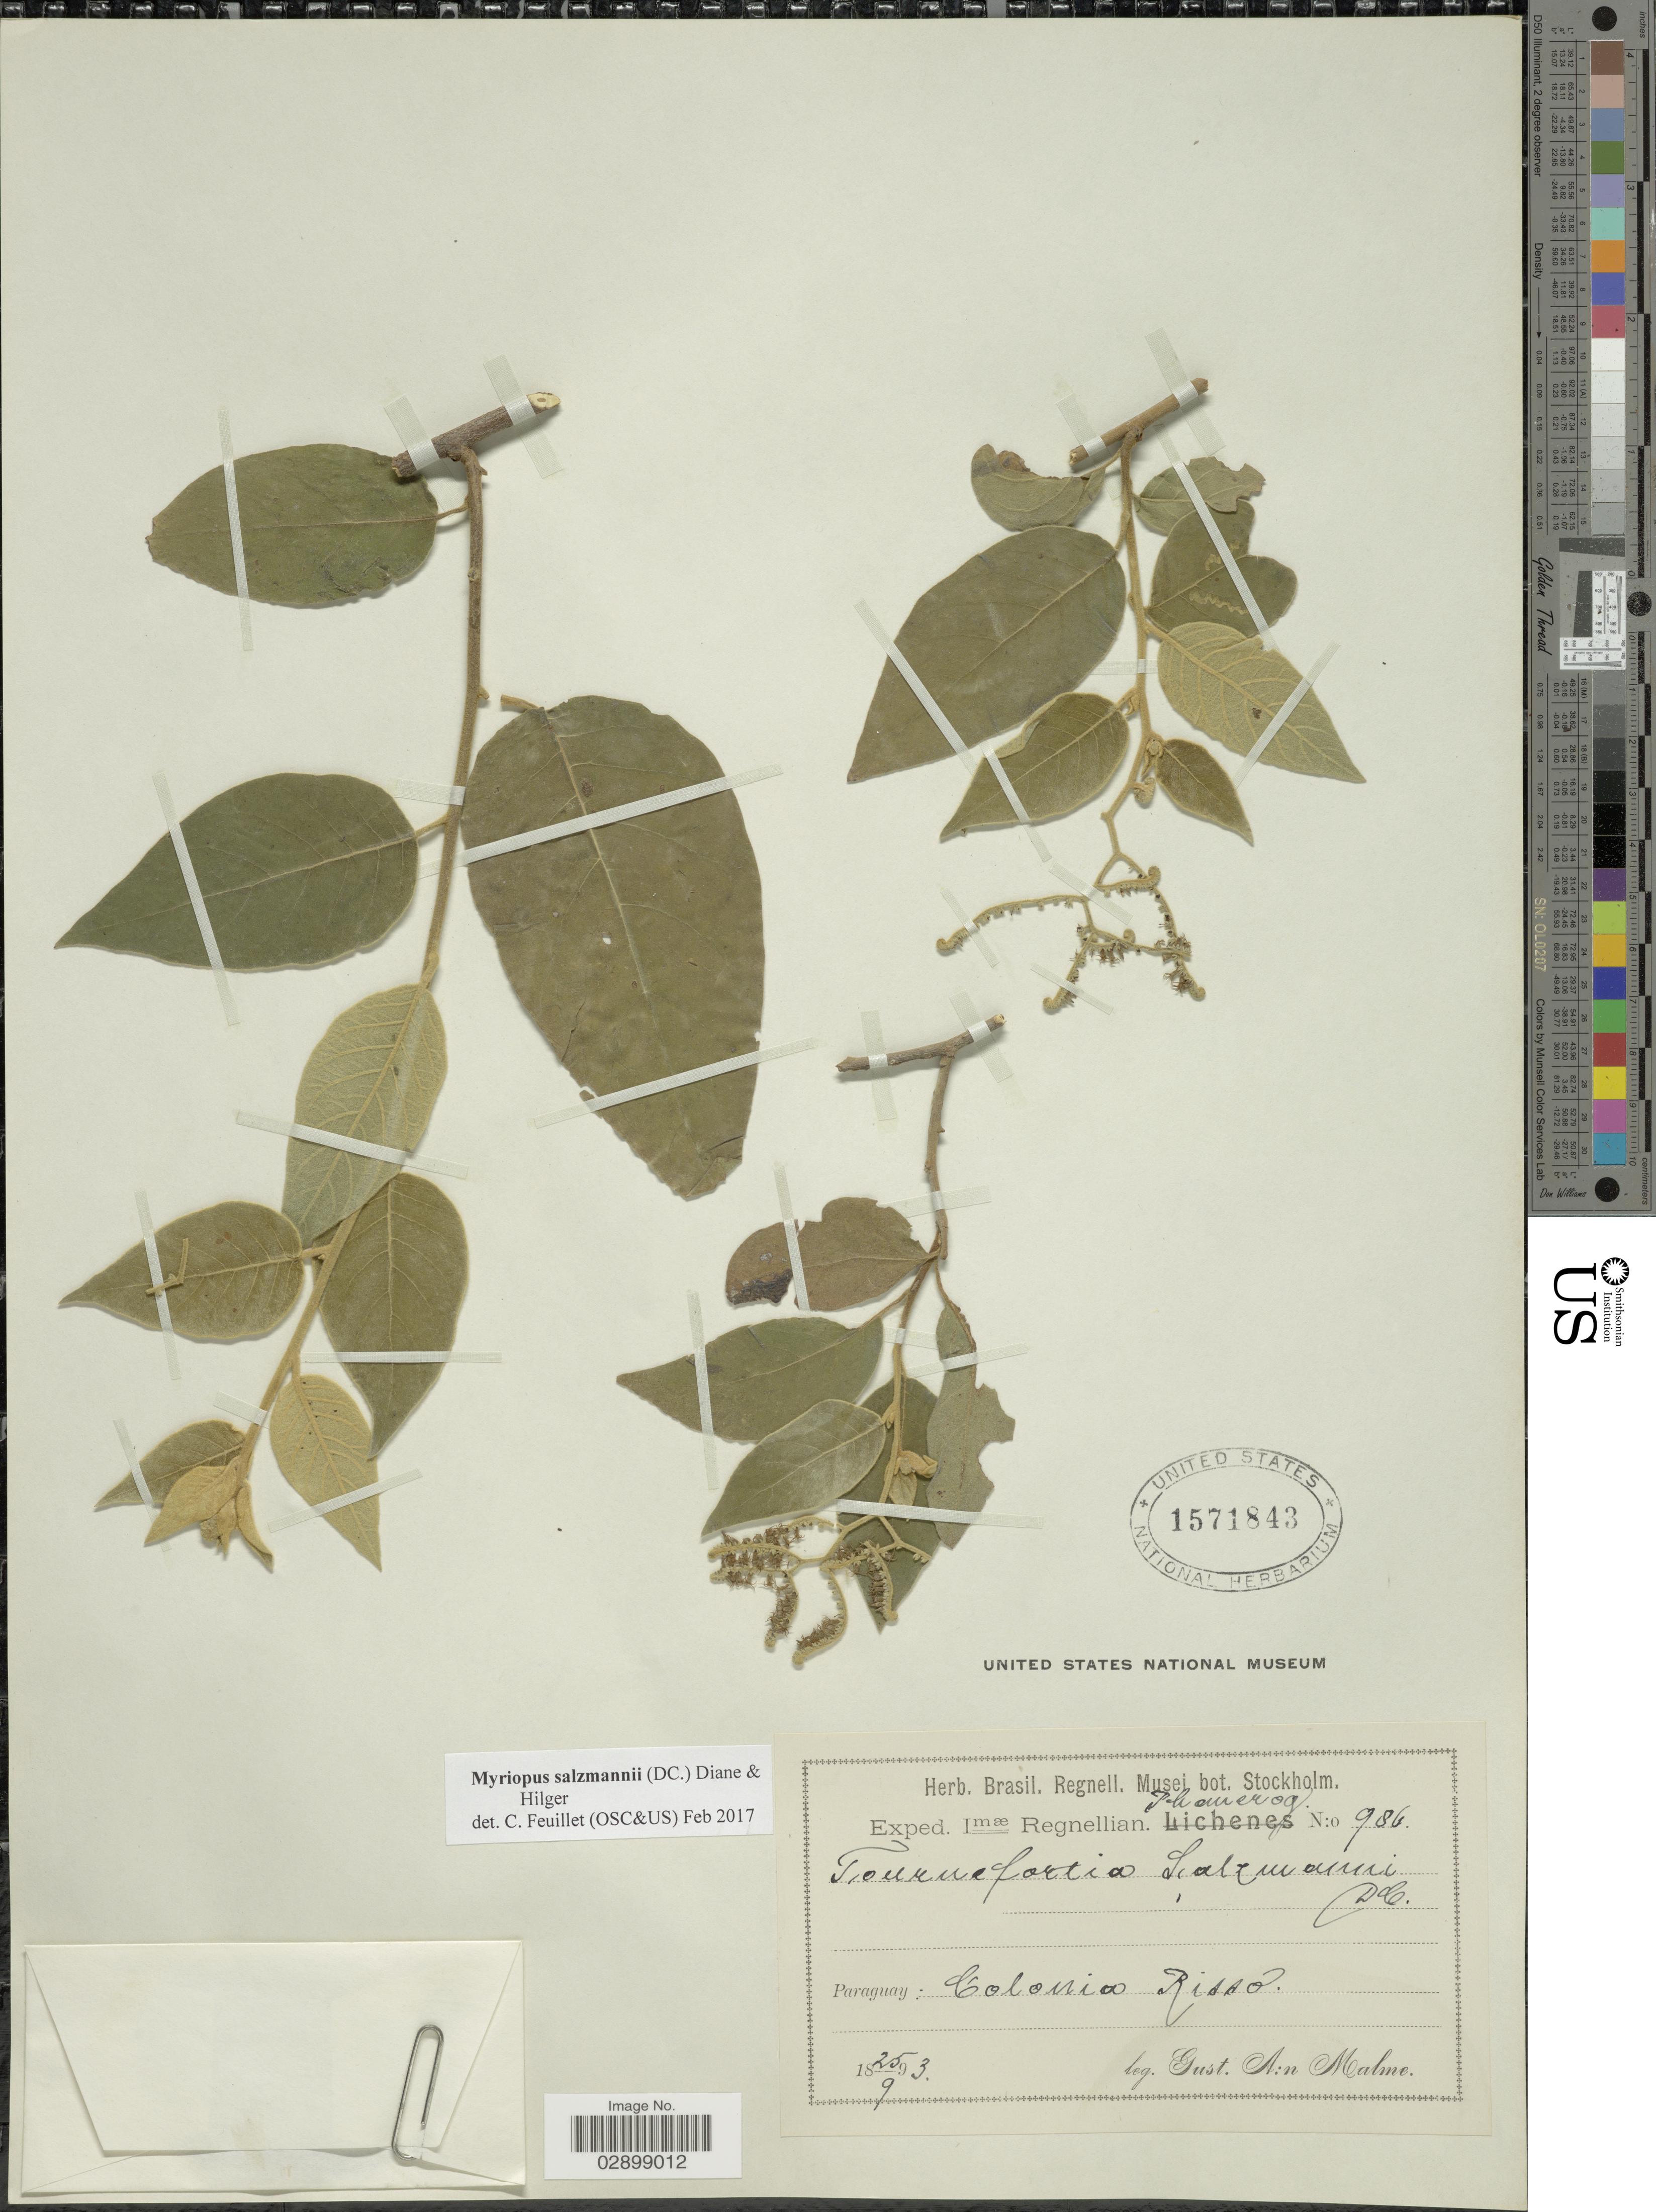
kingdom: Plantae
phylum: Tracheophyta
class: Magnoliopsida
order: Boraginales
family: Heliotropiaceae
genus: Myriopus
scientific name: Myriopus salzmannii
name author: (DC.) Diane & Hilger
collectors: G. O. A. Malme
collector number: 986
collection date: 1893-09-25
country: Paraguay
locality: Colonia Risso.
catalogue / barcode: US 1571843